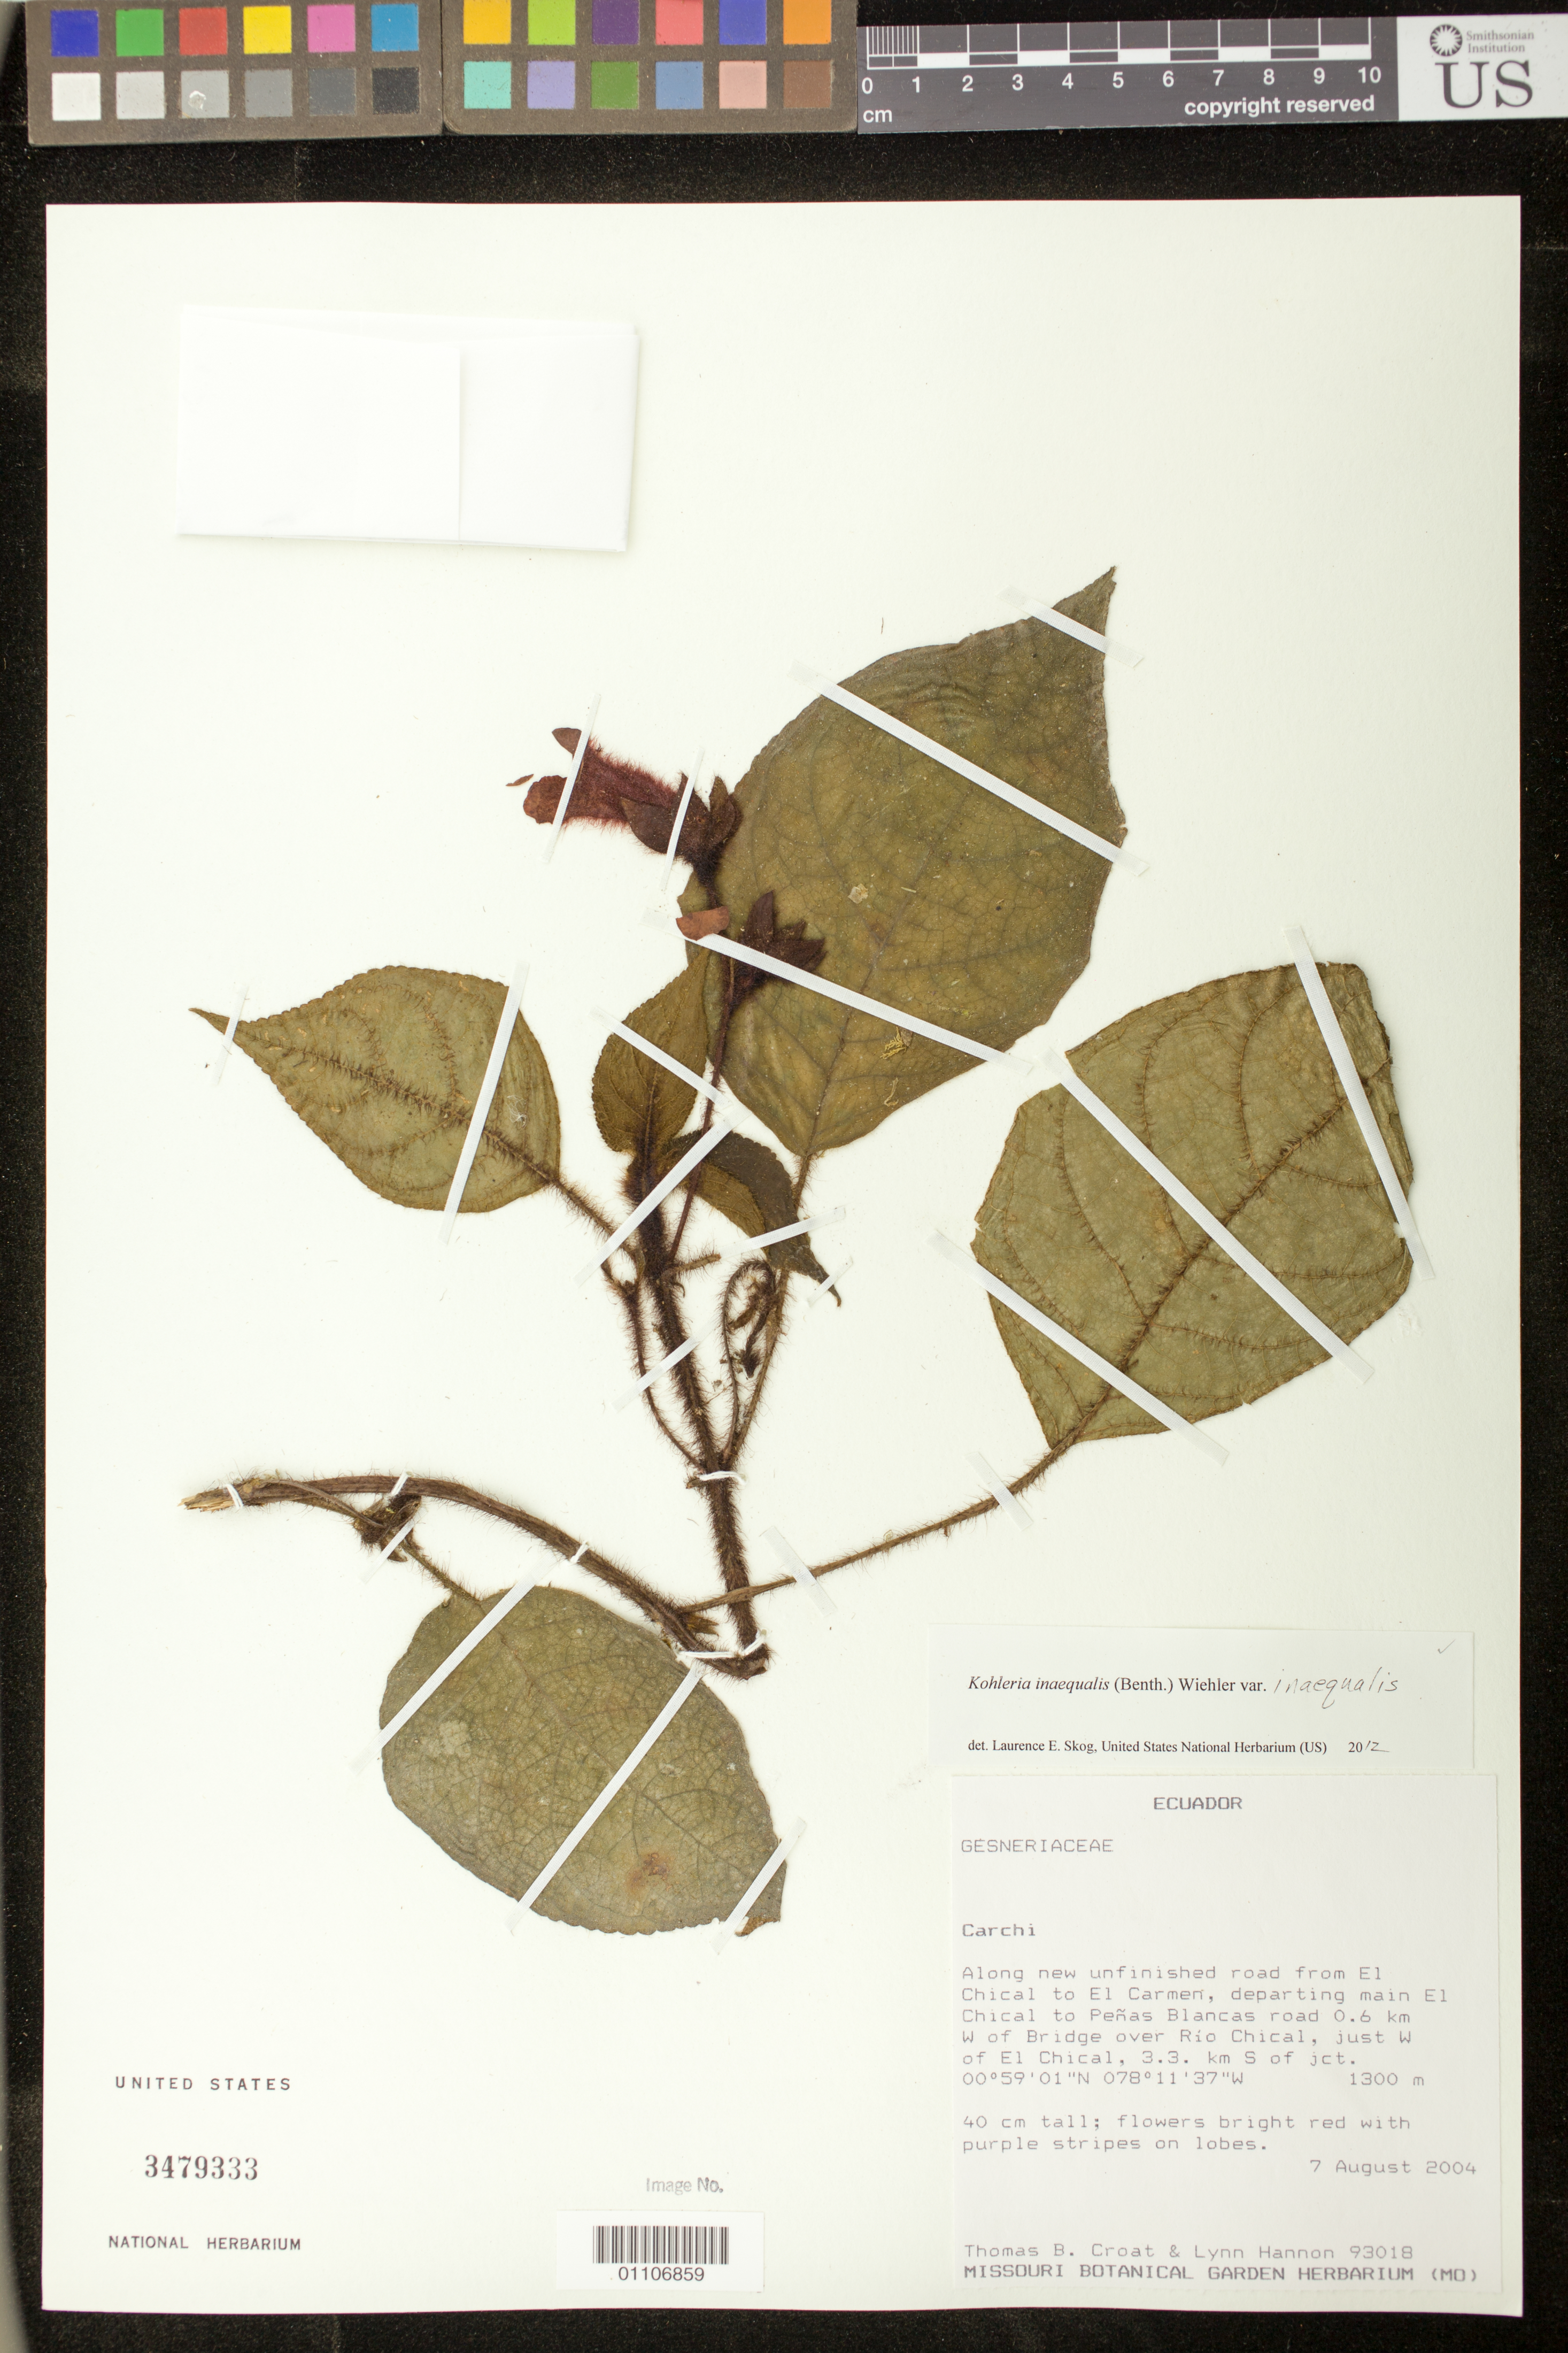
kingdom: Plantae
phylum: Tracheophyta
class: Magnoliopsida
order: Lamiales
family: Gesneriaceae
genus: Kohleria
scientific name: Kohleria inaequalis var. inaequalis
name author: (Benth.) Wiehler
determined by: Skog, Laurence E.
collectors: T. B. Croat & L. Hannon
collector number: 93018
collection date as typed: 07 Aug 2004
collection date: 2004-08-07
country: Ecuador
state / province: Carchi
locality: Along new unfinished road from El Chical to El carmen, departing main El Chical to Peñas Blancas road 0.6 km W of Bridge over Río Chical, just W of El Chical, 3.3 km S of jct.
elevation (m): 1300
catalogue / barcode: US 3479333